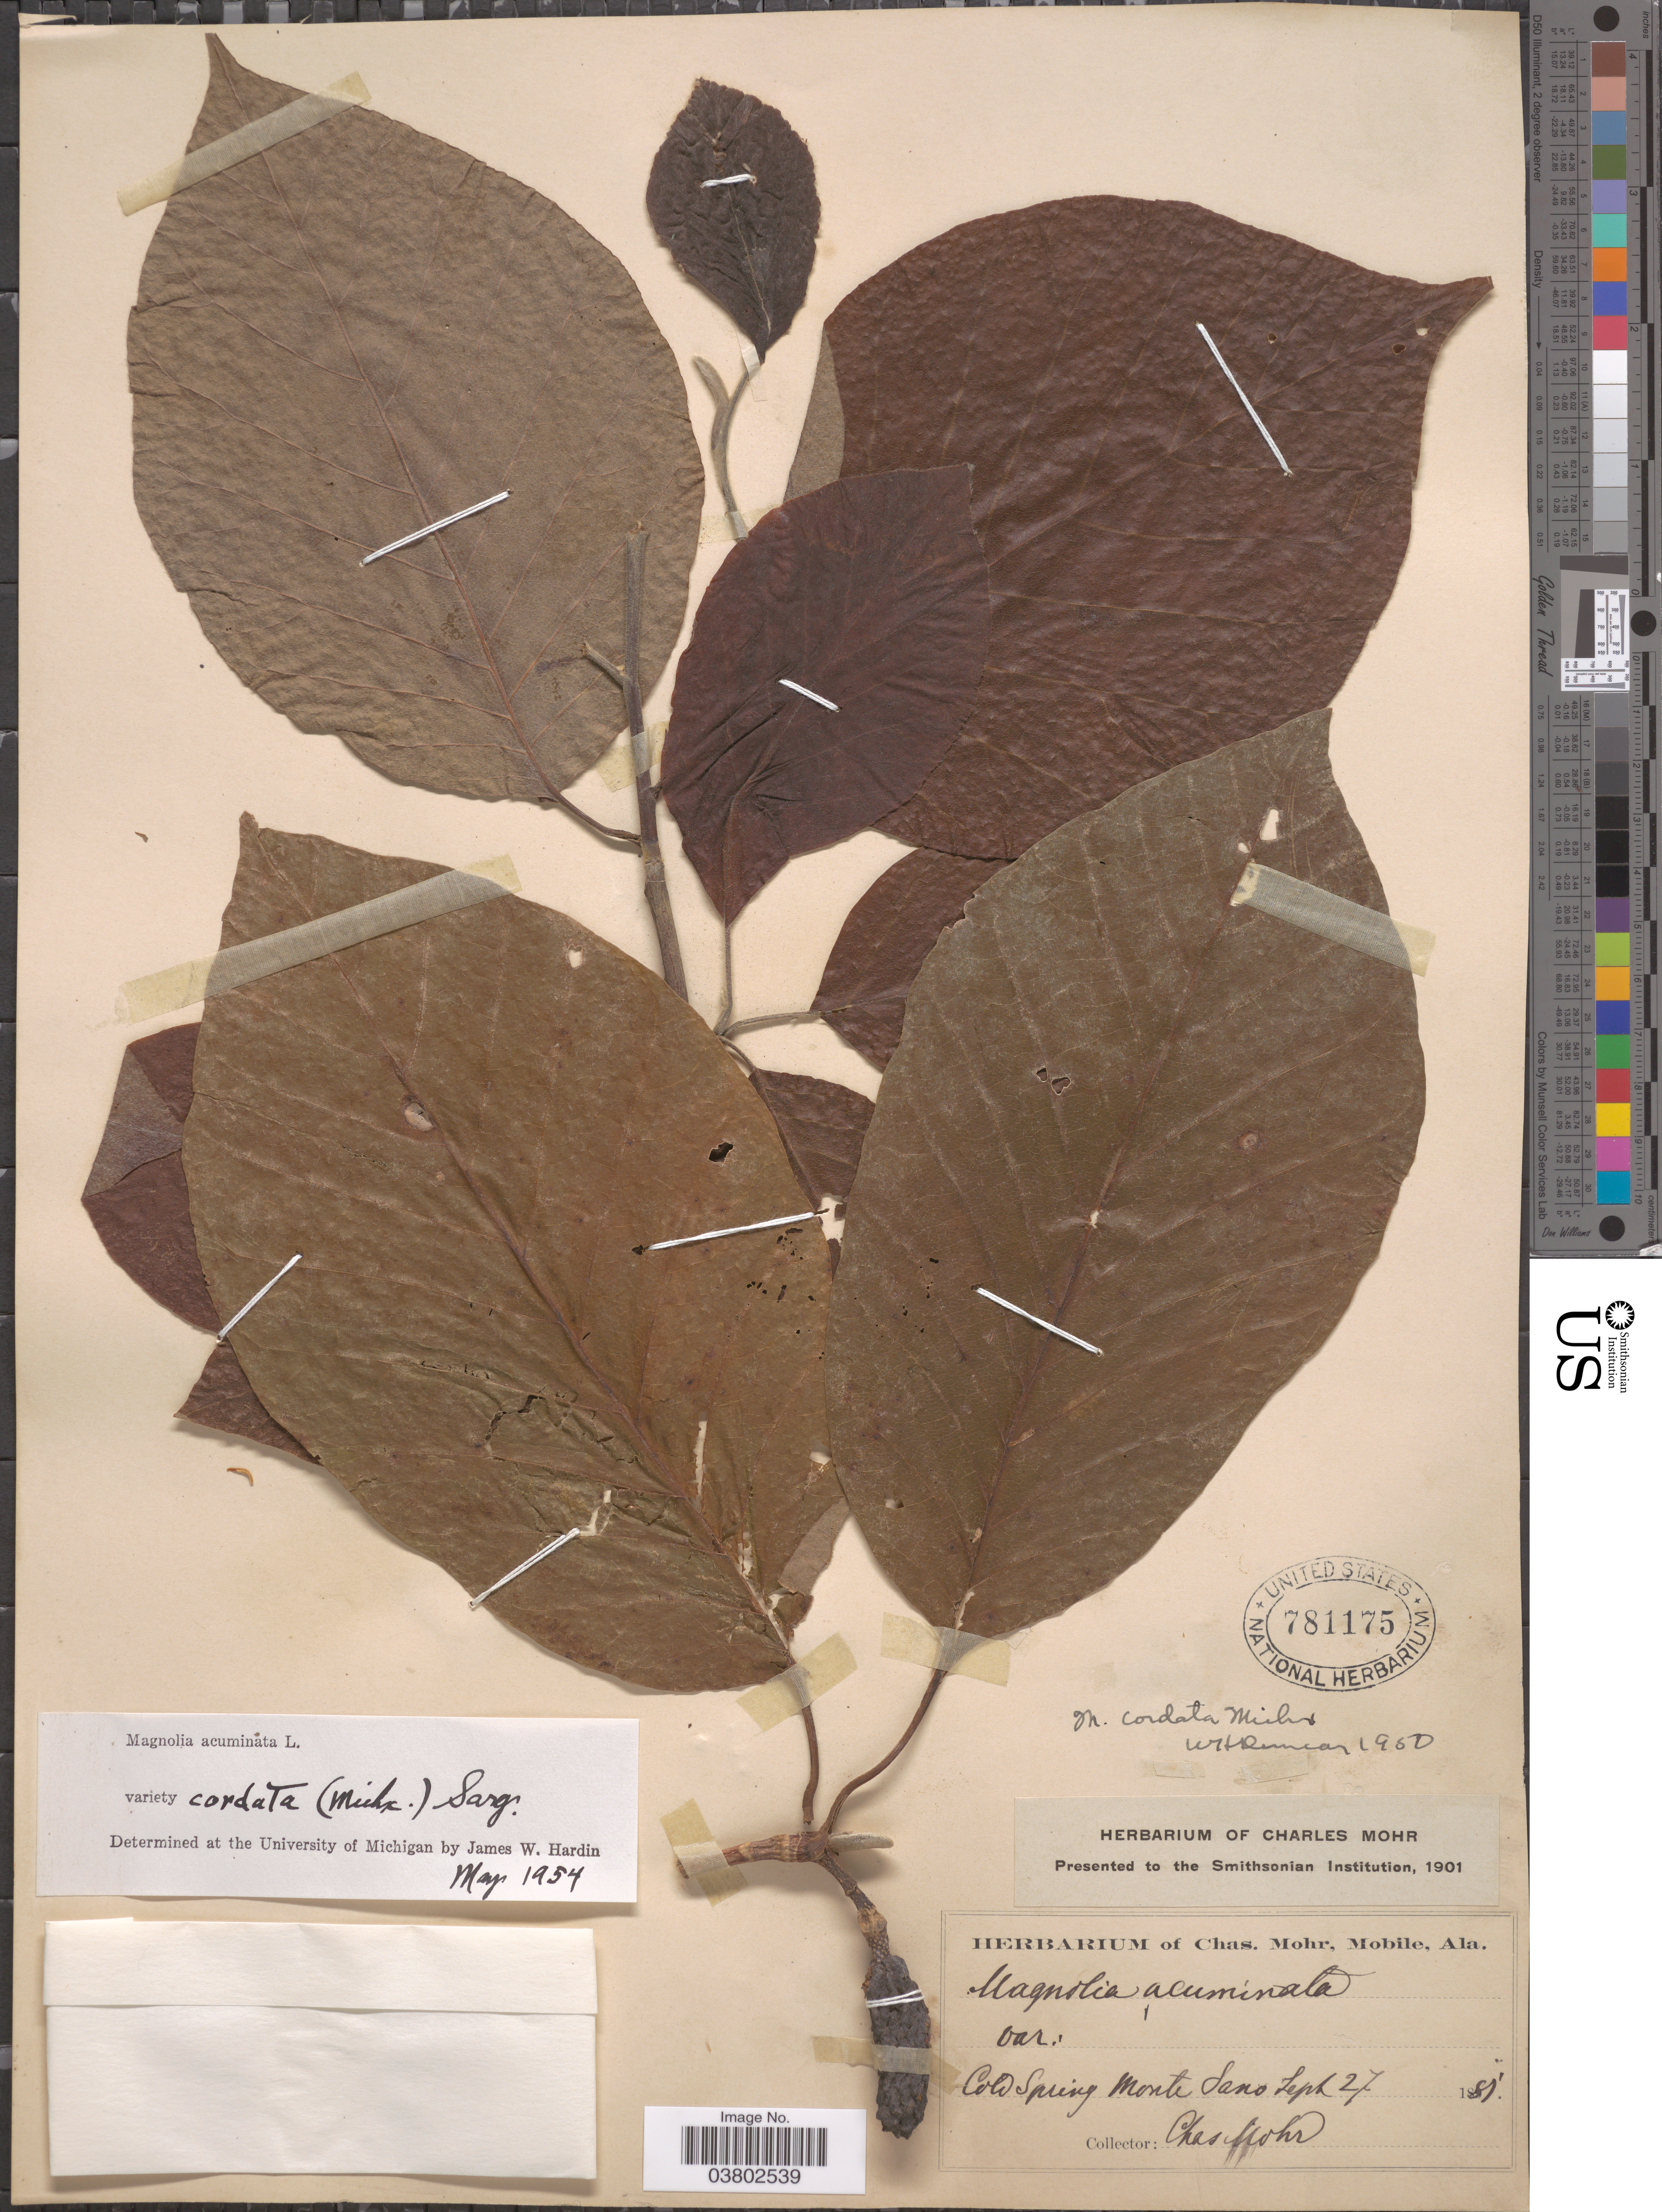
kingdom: Plantae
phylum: Tracheophyta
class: Magnoliopsida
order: Magnoliales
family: Magnoliaceae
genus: Magnolia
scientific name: Magnolia cordata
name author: Michx.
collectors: Mohr, C. T. (herbarium)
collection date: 1881-09-27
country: United States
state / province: Alabama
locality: Cold Spring Monte Sano.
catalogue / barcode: US 781175